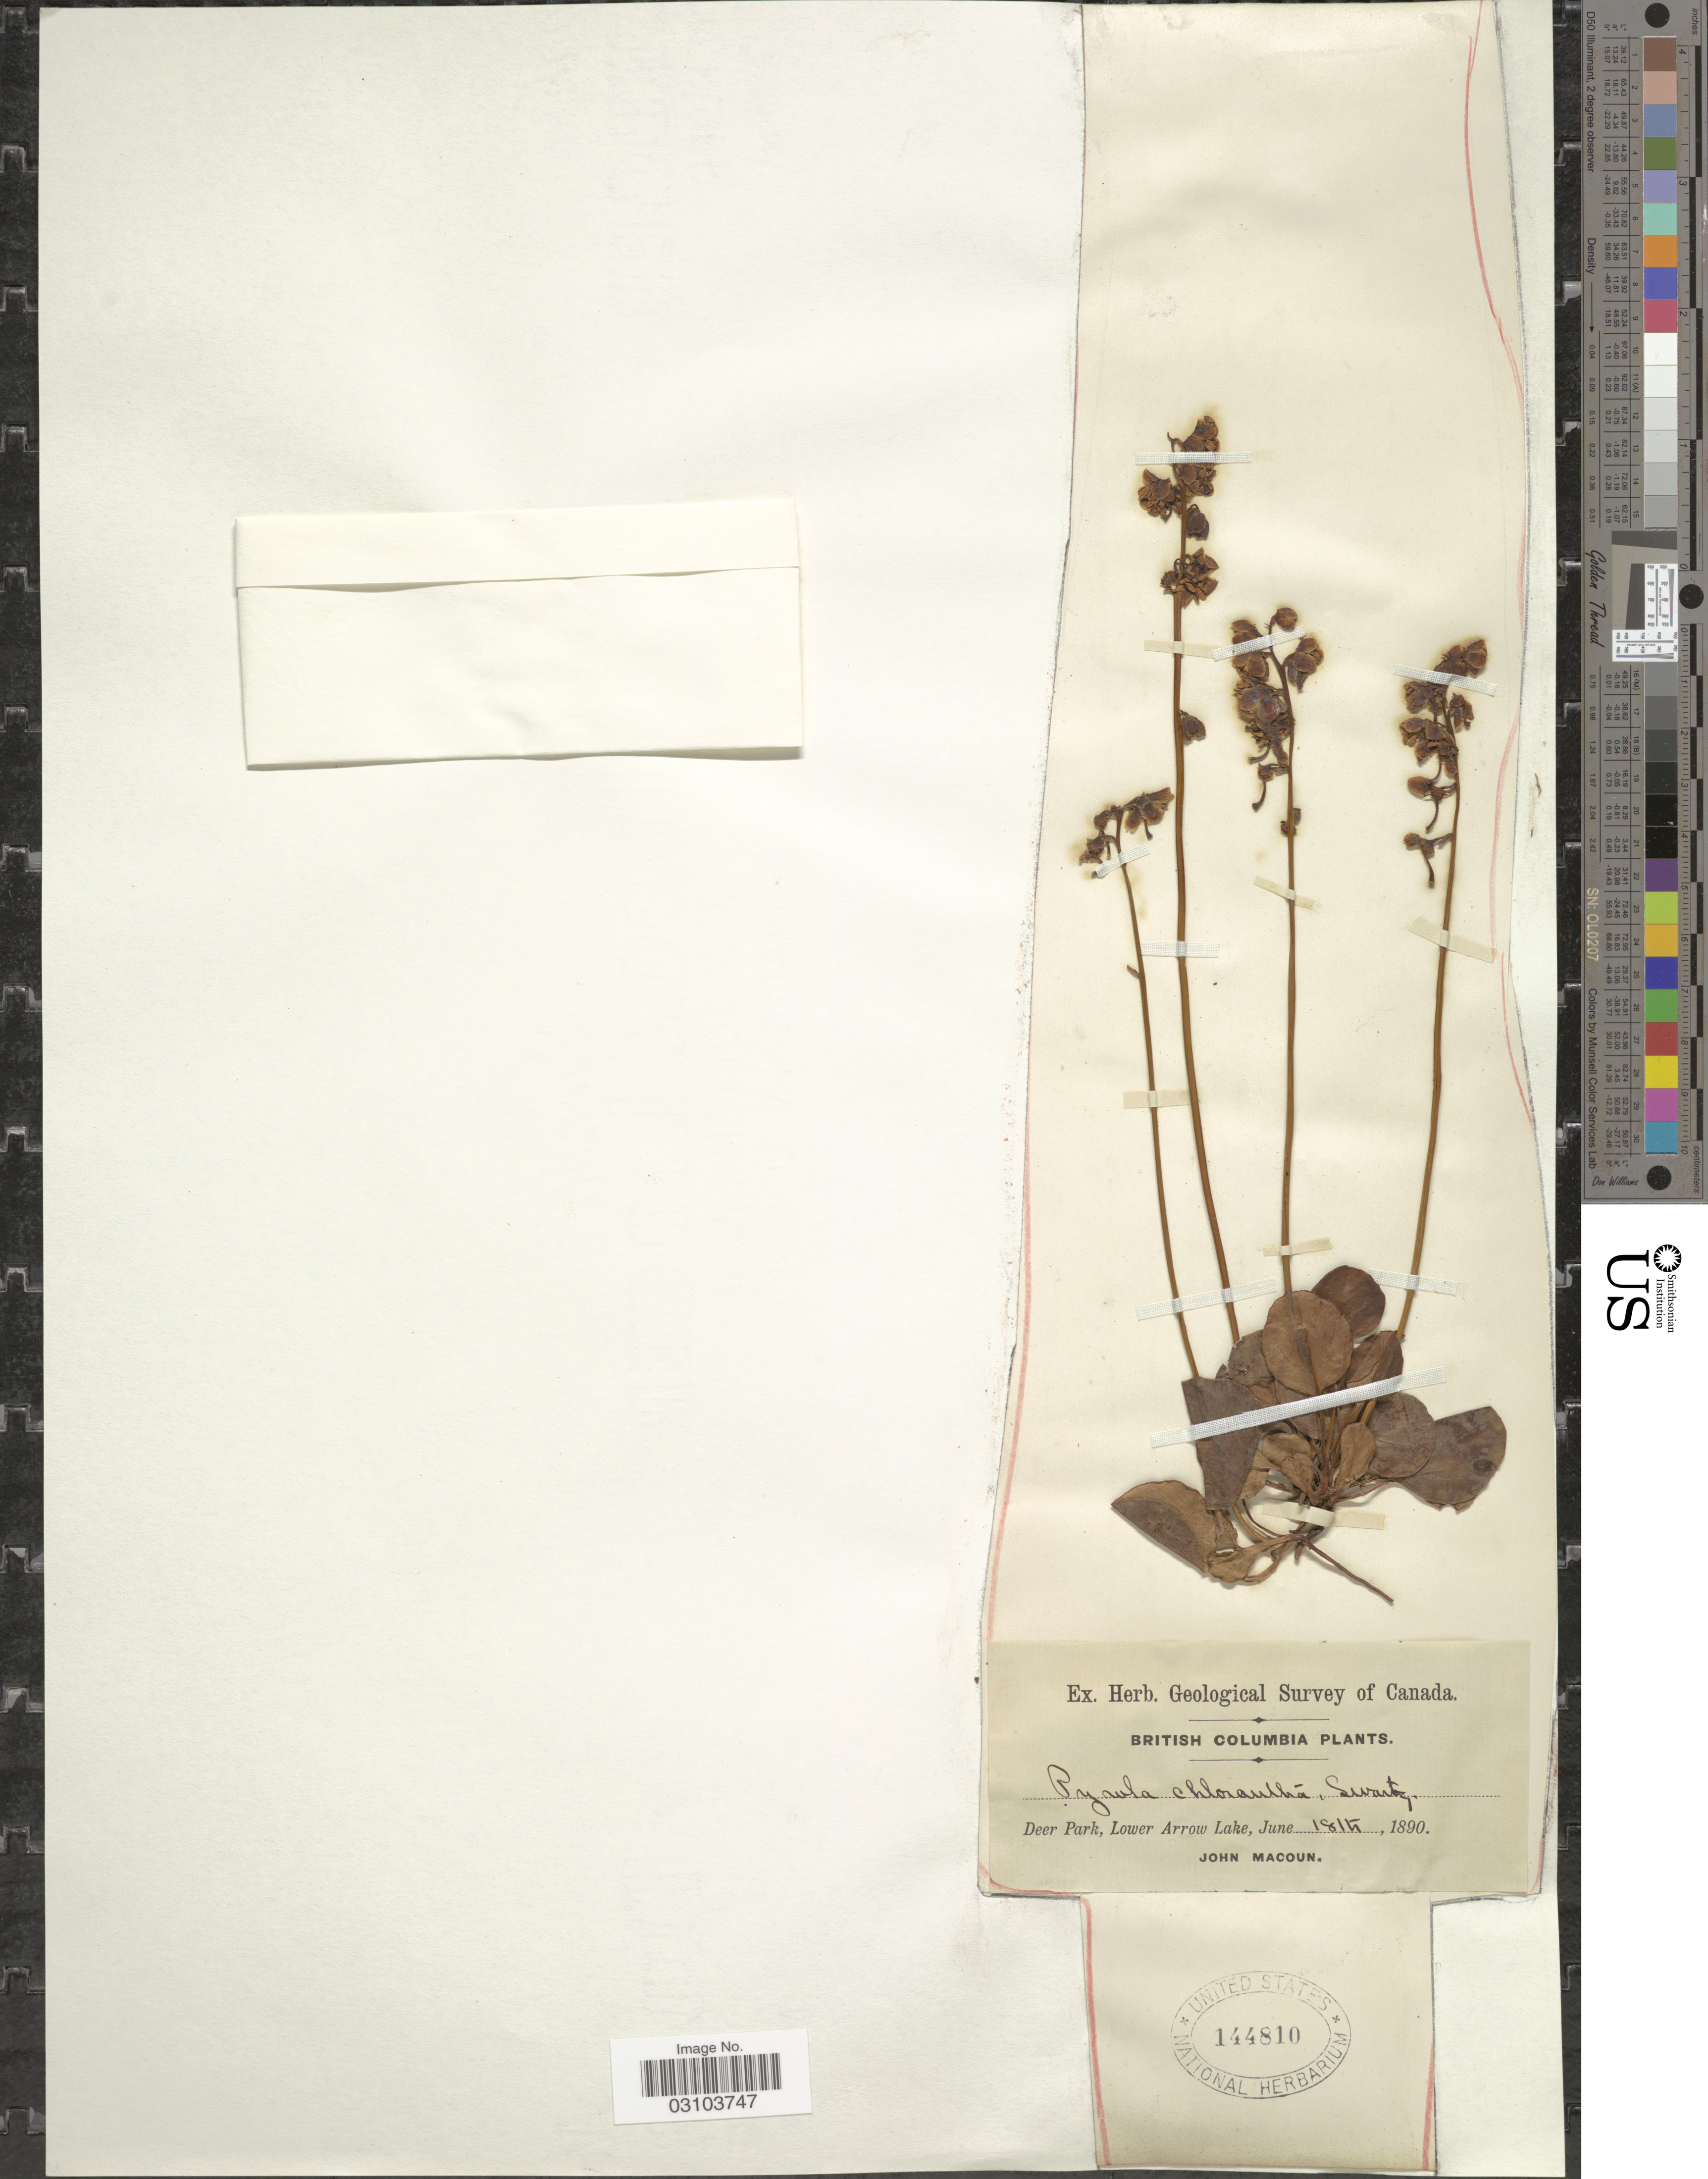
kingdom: Plantae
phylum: Tracheophyta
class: Magnoliopsida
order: Ericales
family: Ericaceae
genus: Pyrola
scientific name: Pyrola chlorantha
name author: Schweigg.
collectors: J. Macoun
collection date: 1890-06-18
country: Canada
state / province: British Columbia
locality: Deer Park, Lower Arrow Lake.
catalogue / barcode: US 144810